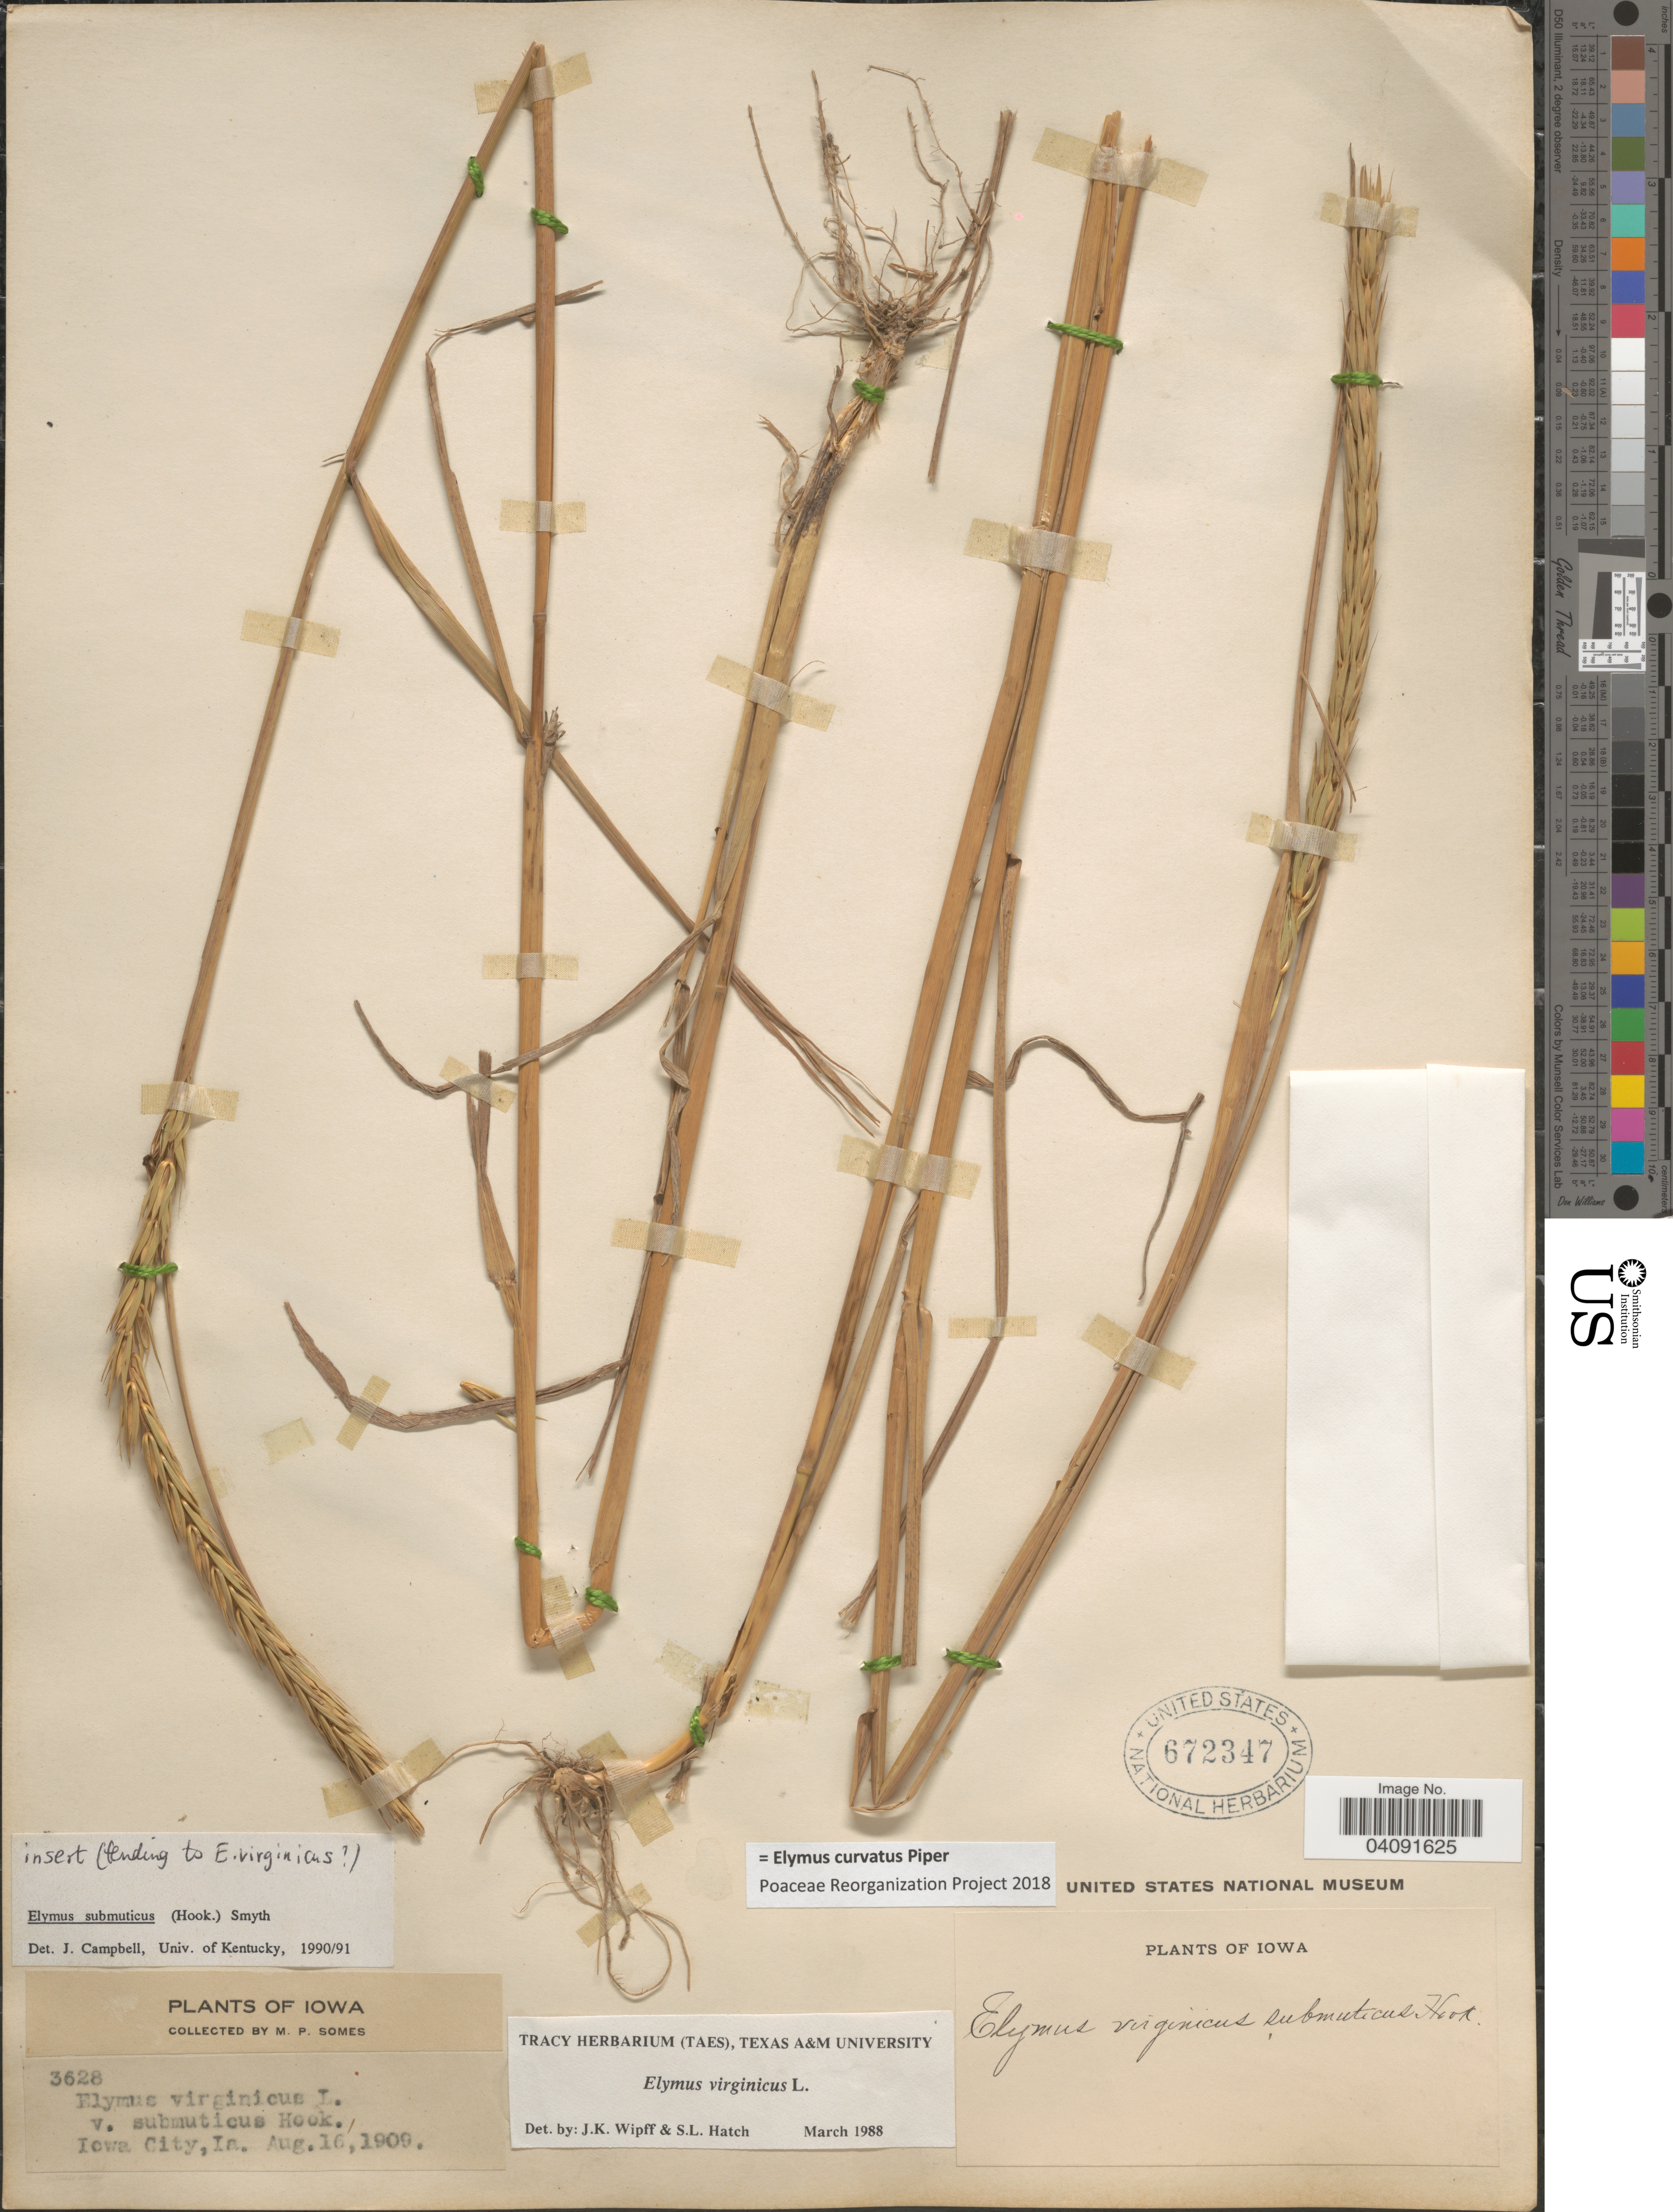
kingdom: Plantae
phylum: Tracheophyta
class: Liliopsida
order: Poales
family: Poaceae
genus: Elymus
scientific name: Elymus donianus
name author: (F.B. White) Á. Löve & D. Löve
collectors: M. Somes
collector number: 3626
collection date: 1909-08-16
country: United States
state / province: Iowa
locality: Iowa City.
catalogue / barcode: US 672347